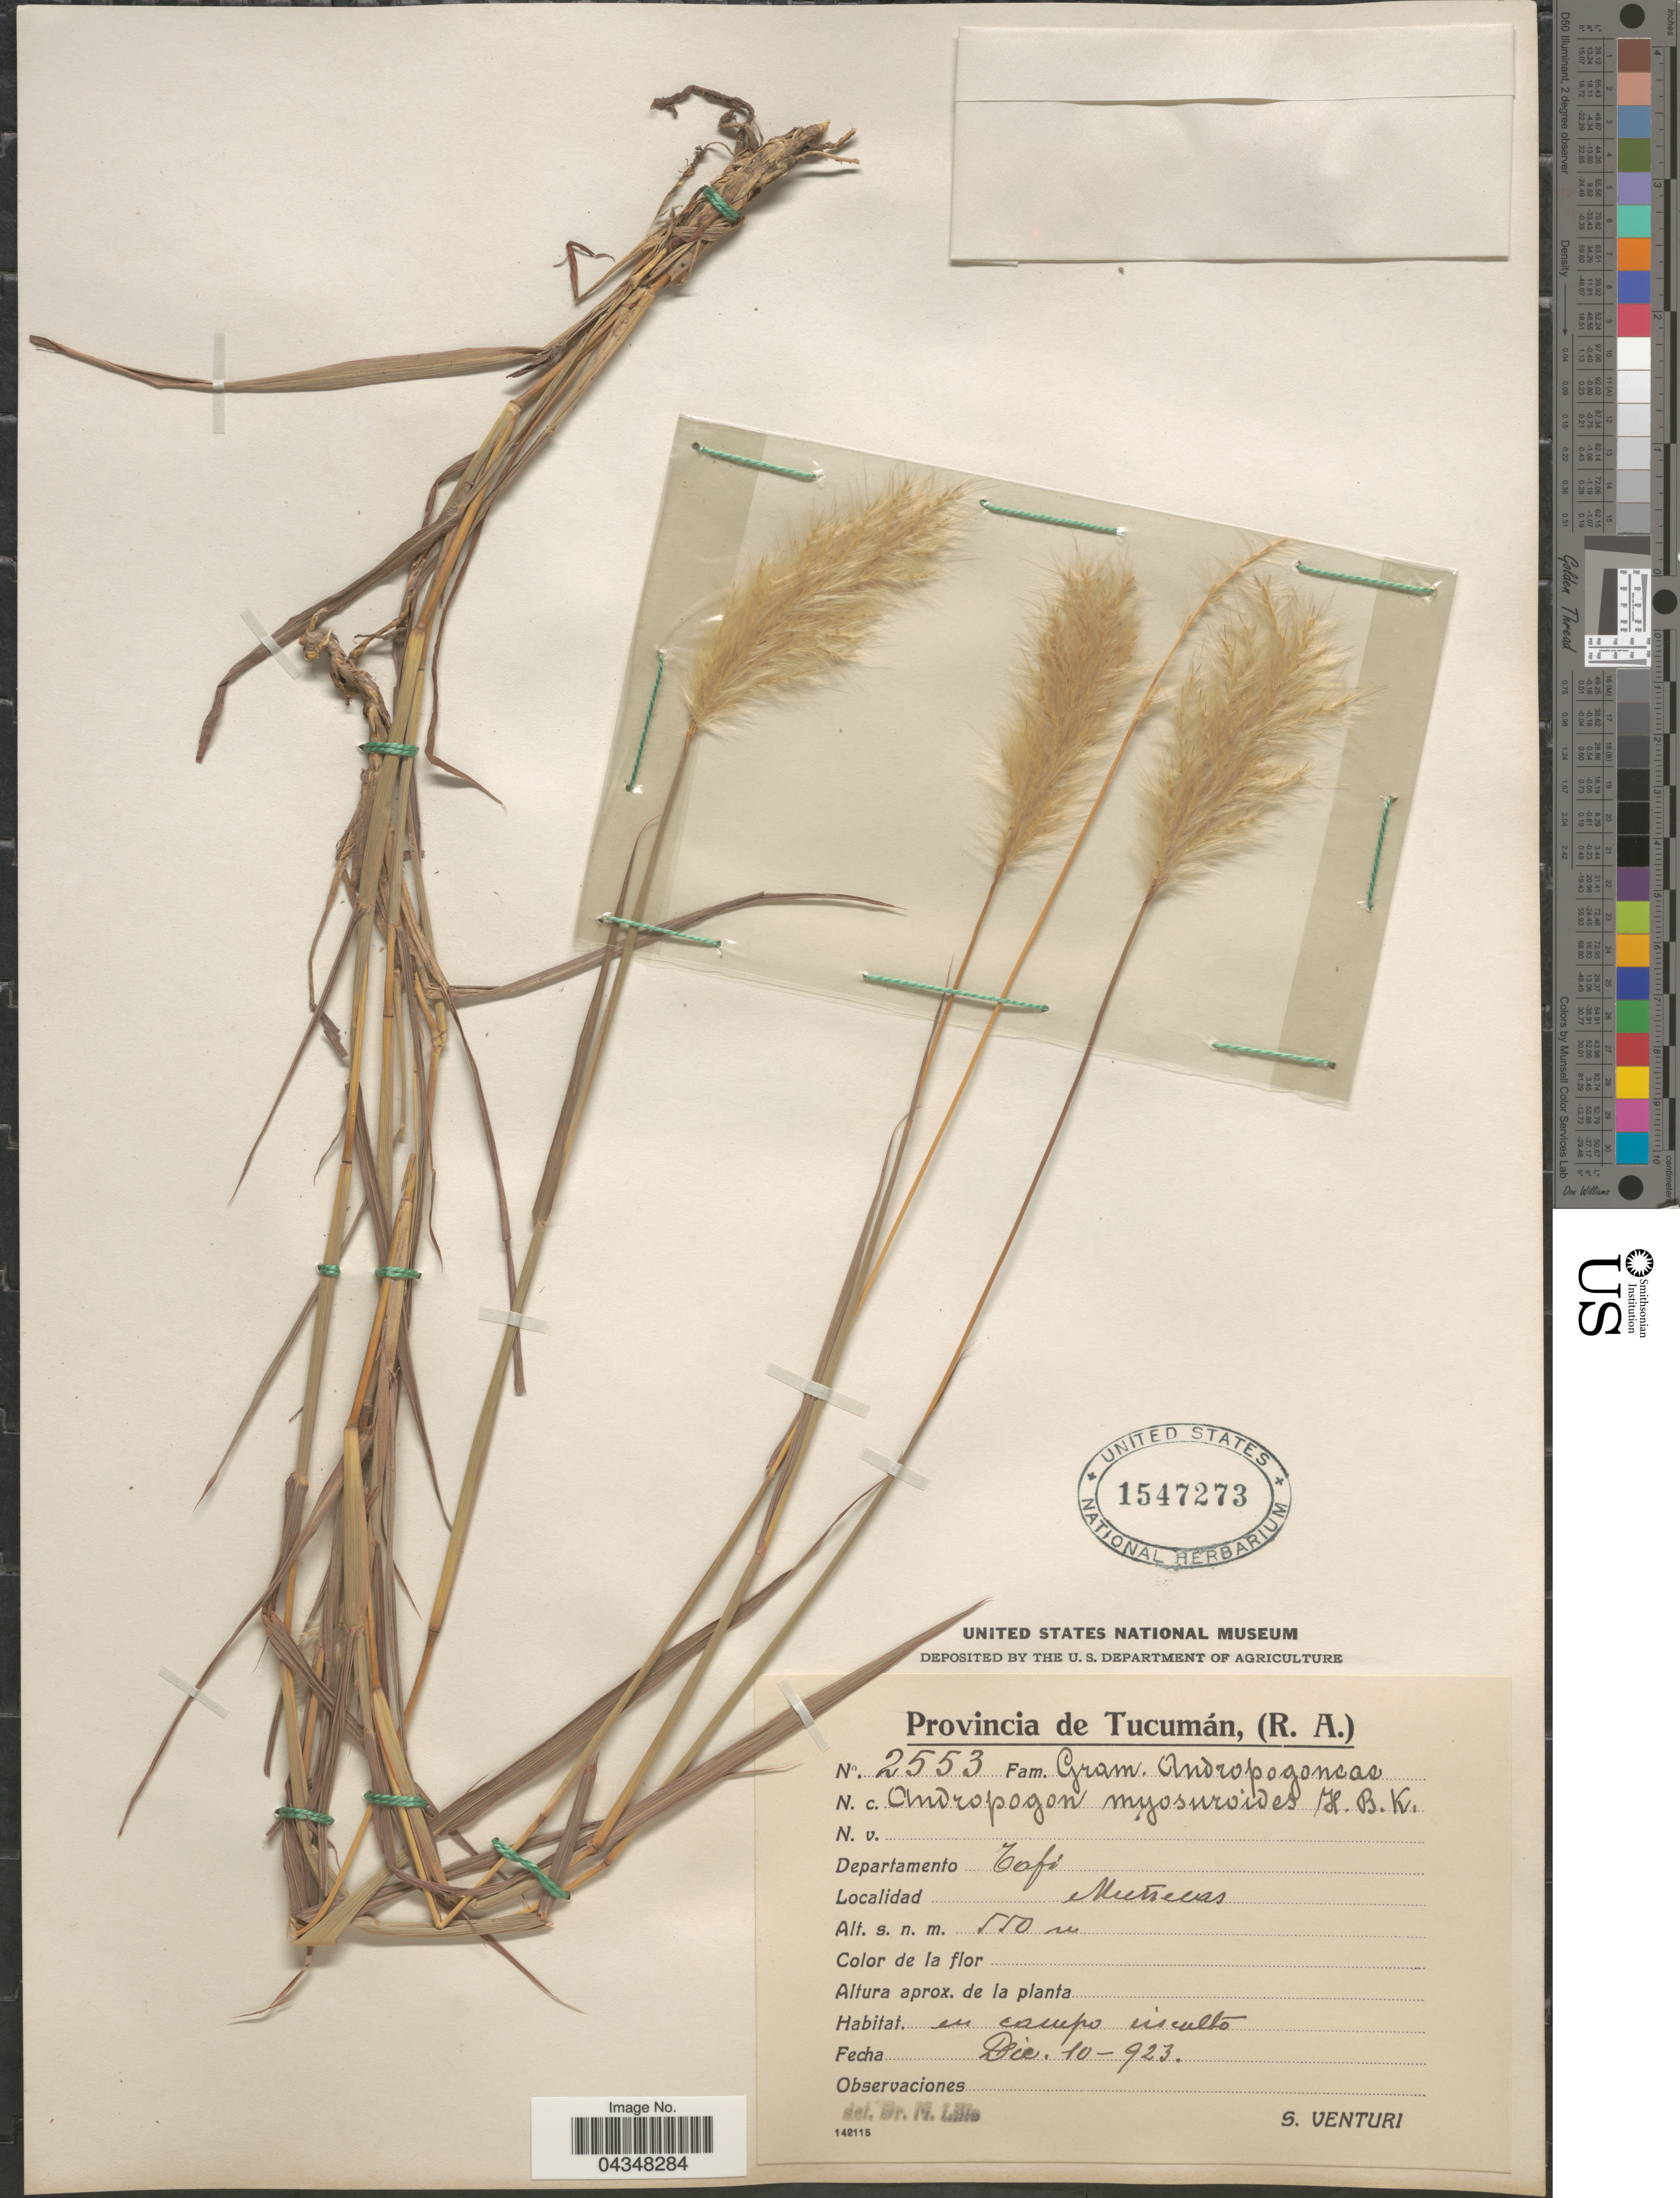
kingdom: Plantae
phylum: Tracheophyta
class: Liliopsida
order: Poales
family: Poaceae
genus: Bothriochloa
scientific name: Bothriochloa laguroides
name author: (DC.) Herter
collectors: S. Venturi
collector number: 2553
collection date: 1923-12-10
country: Argentina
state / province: Tucuman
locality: Departamento Tafí. Muñecas.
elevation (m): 550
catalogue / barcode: US 1547273